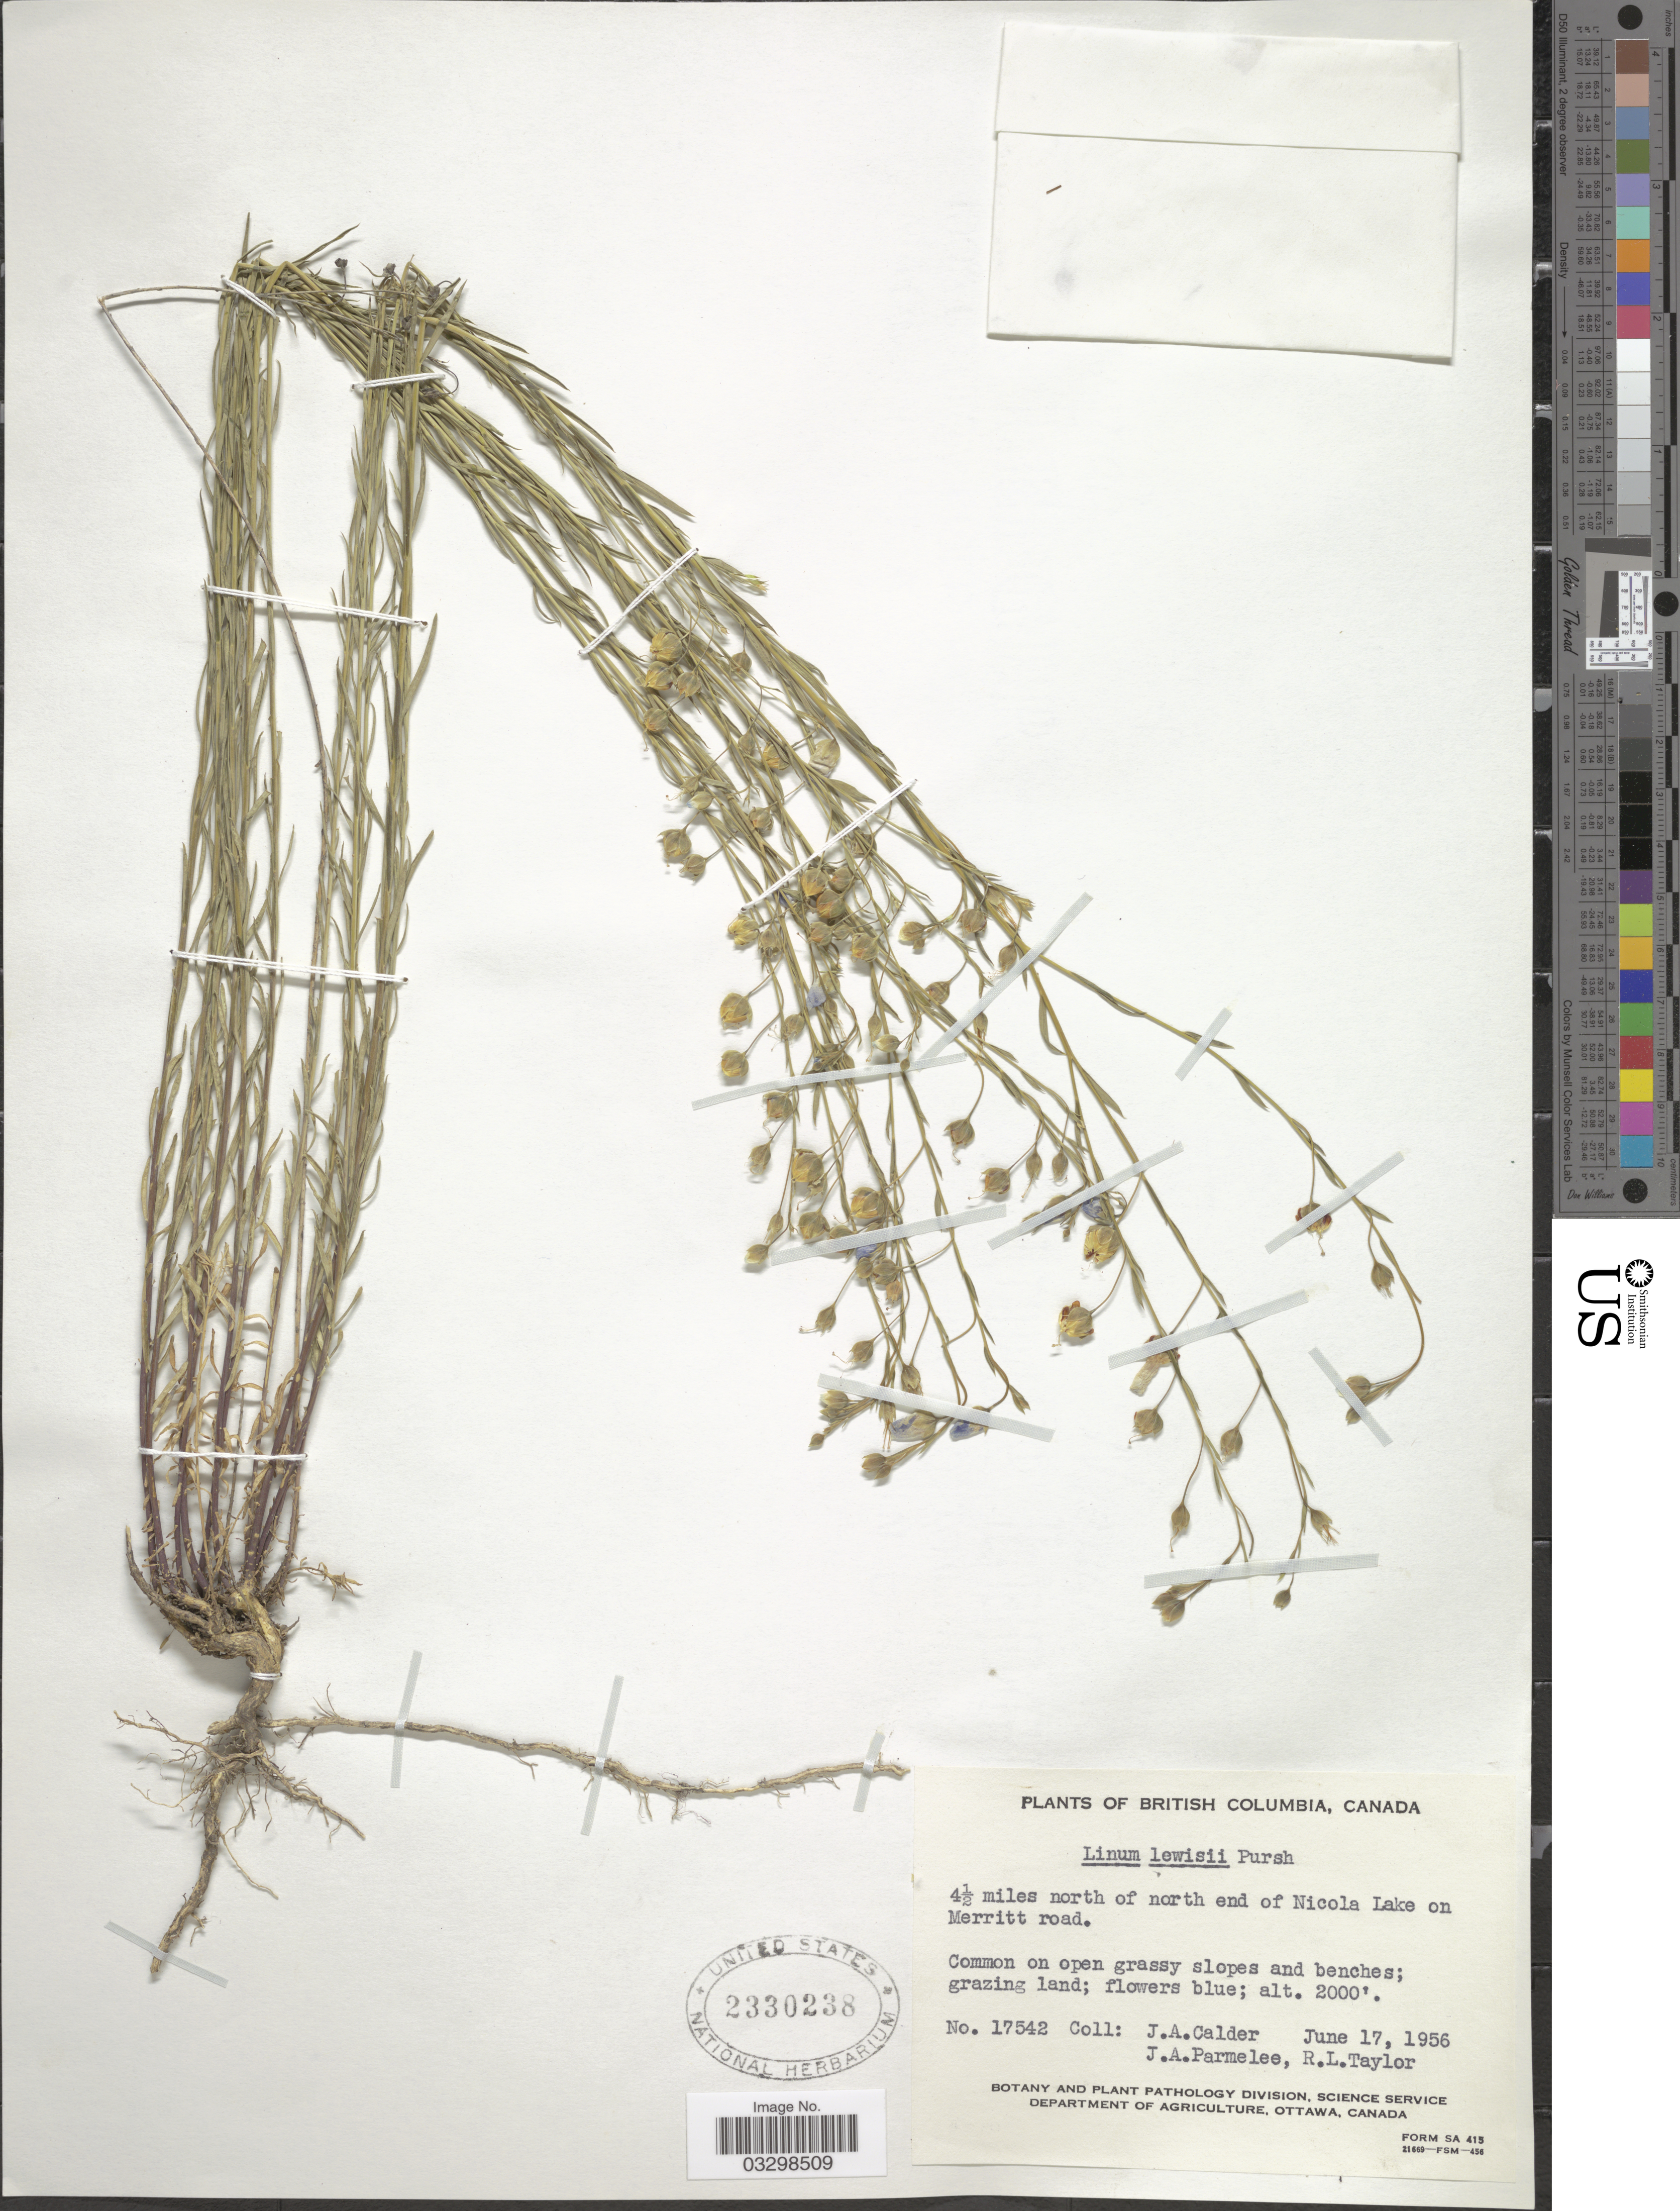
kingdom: Plantae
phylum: Tracheophyta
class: Magnoliopsida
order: Malpighiales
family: Linaceae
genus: Linum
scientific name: Linum lewisii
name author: Pursh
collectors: J. A. Calder, J. A. Parmelee & R. Taylor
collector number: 17542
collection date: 1956-06-17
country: Canada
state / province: British Columbia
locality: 4½ miles north end of Nicola Lake on Merritt road.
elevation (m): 610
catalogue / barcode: US 2330238